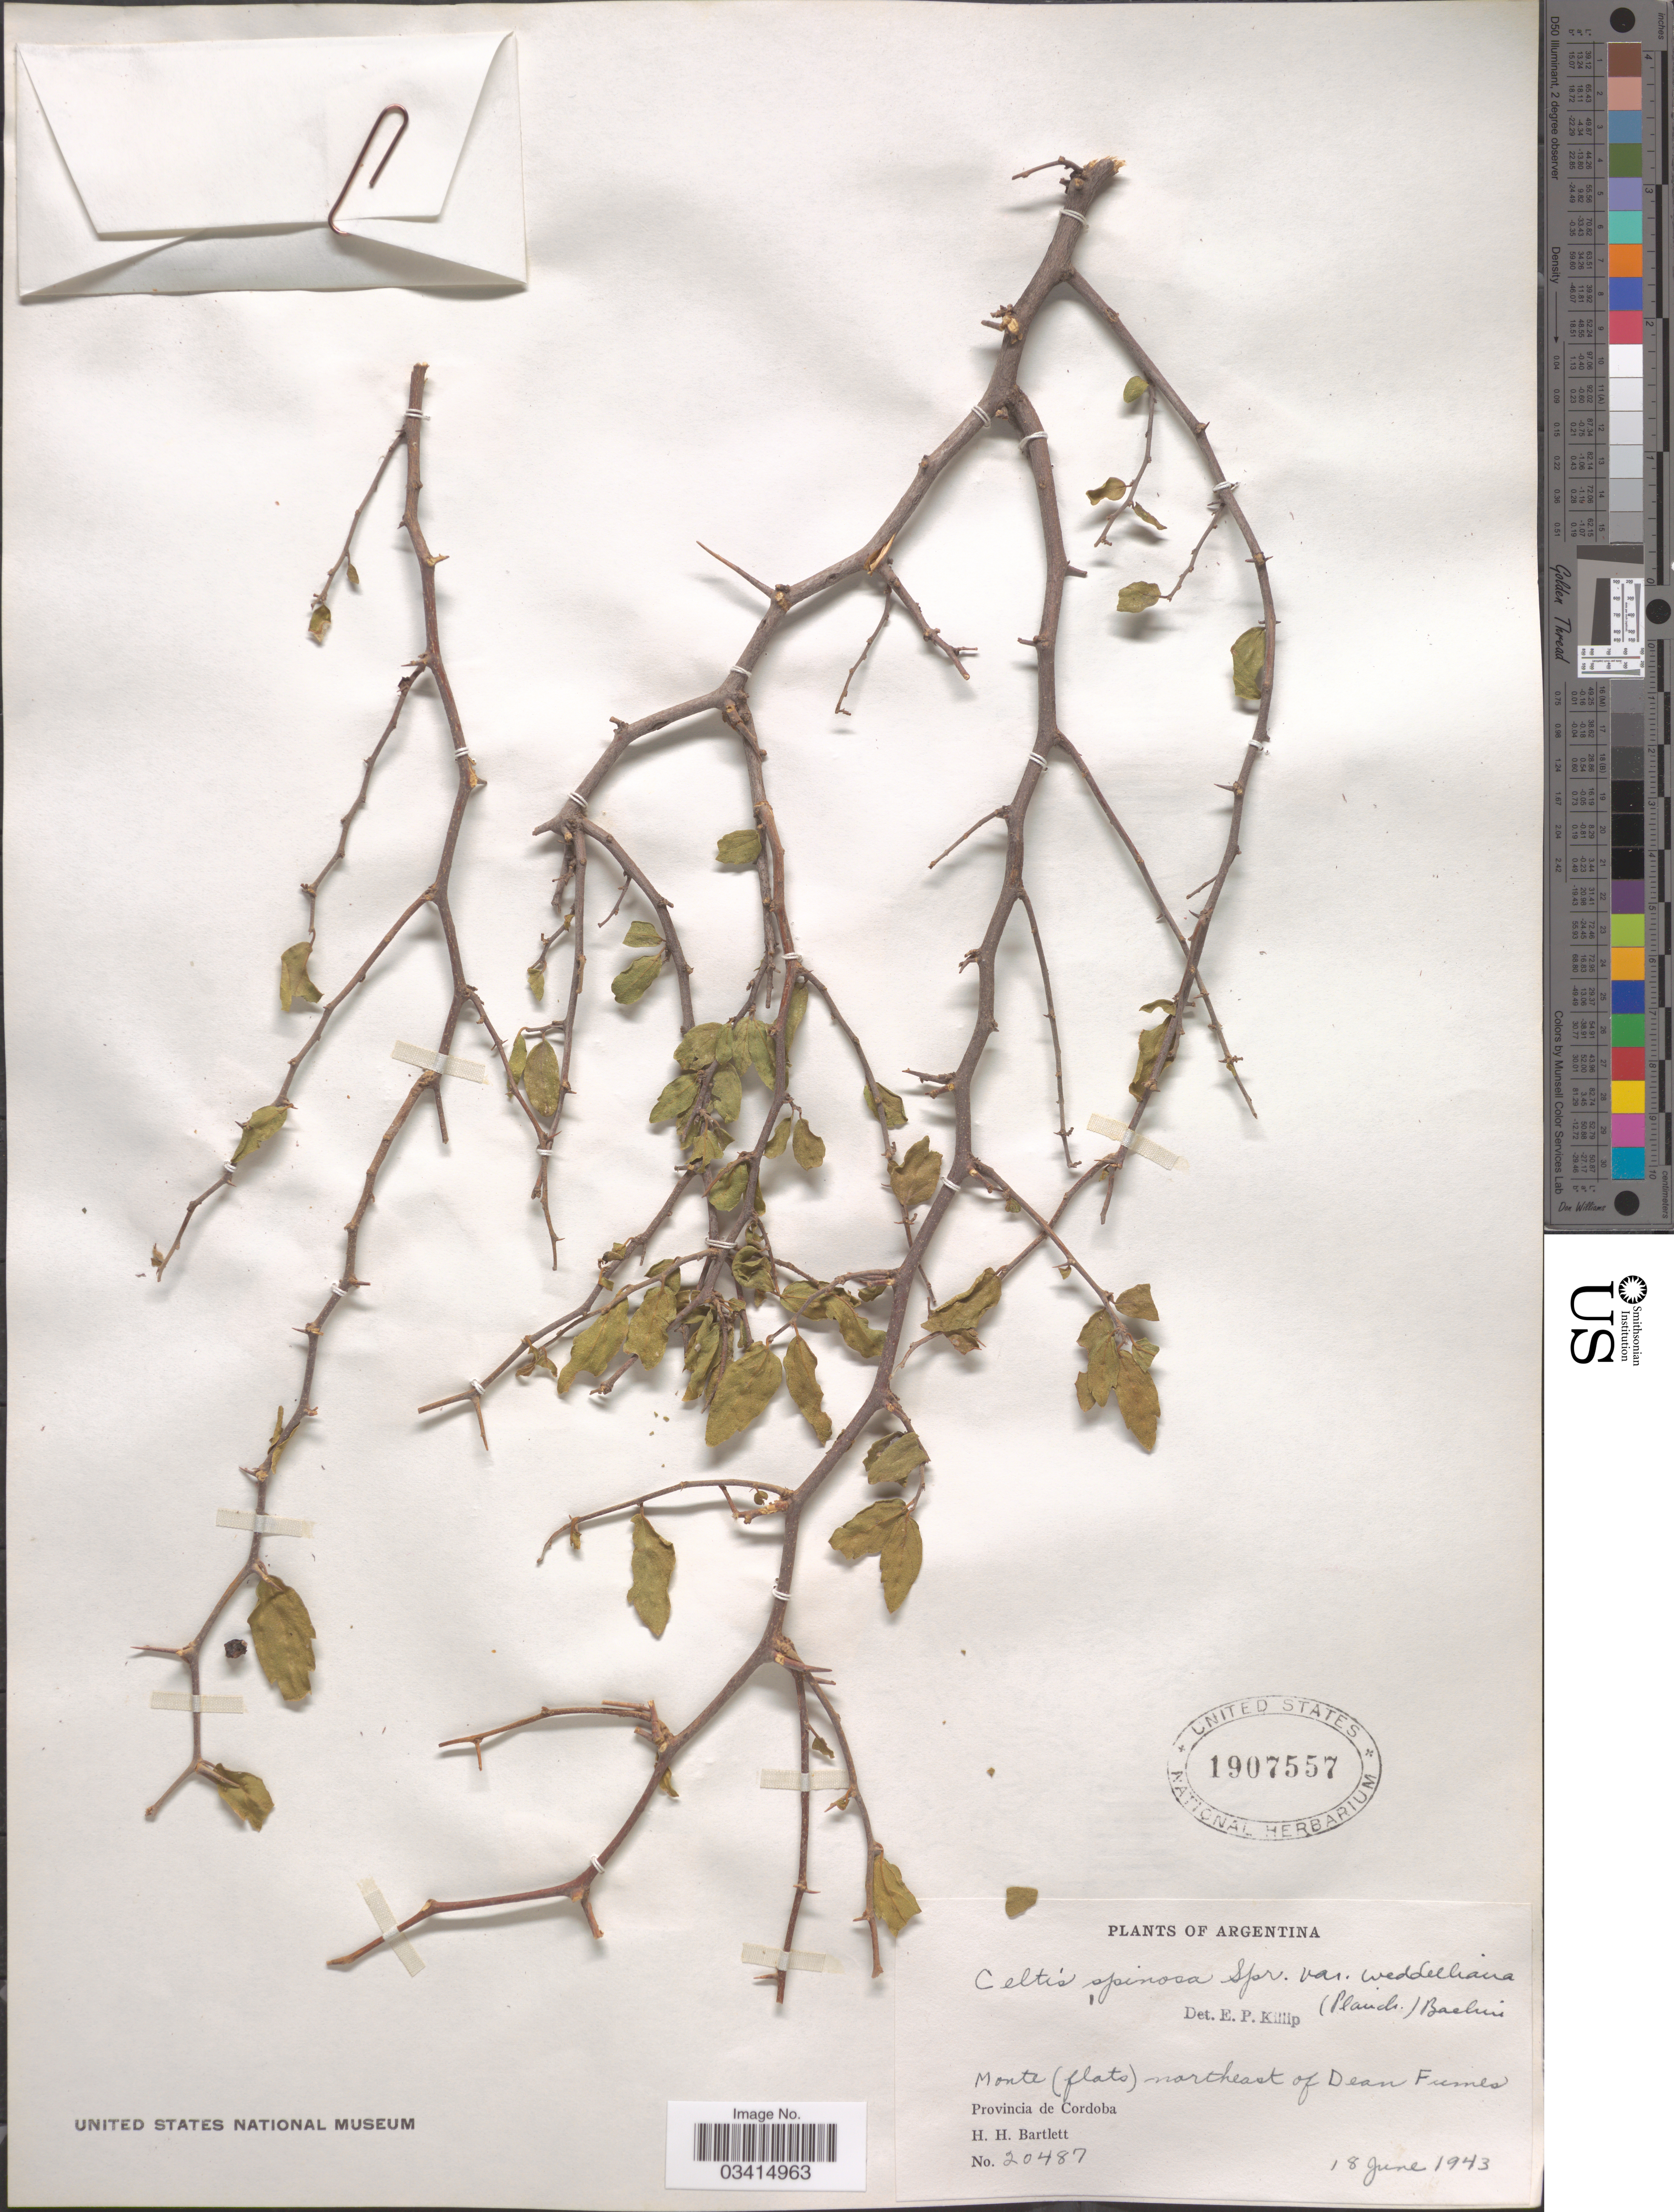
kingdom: Plantae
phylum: Tracheophyta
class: Magnoliopsida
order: Rosales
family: Cannabaceae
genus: Celtis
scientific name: Celtis spinosa var. weddelliana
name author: (Planch.) Baehni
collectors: H. H. Bartlett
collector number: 20487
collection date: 1943-06-18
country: Argentina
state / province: Cordoba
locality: Monte (flats) northeast of Dean Funes.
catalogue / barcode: US 1907557